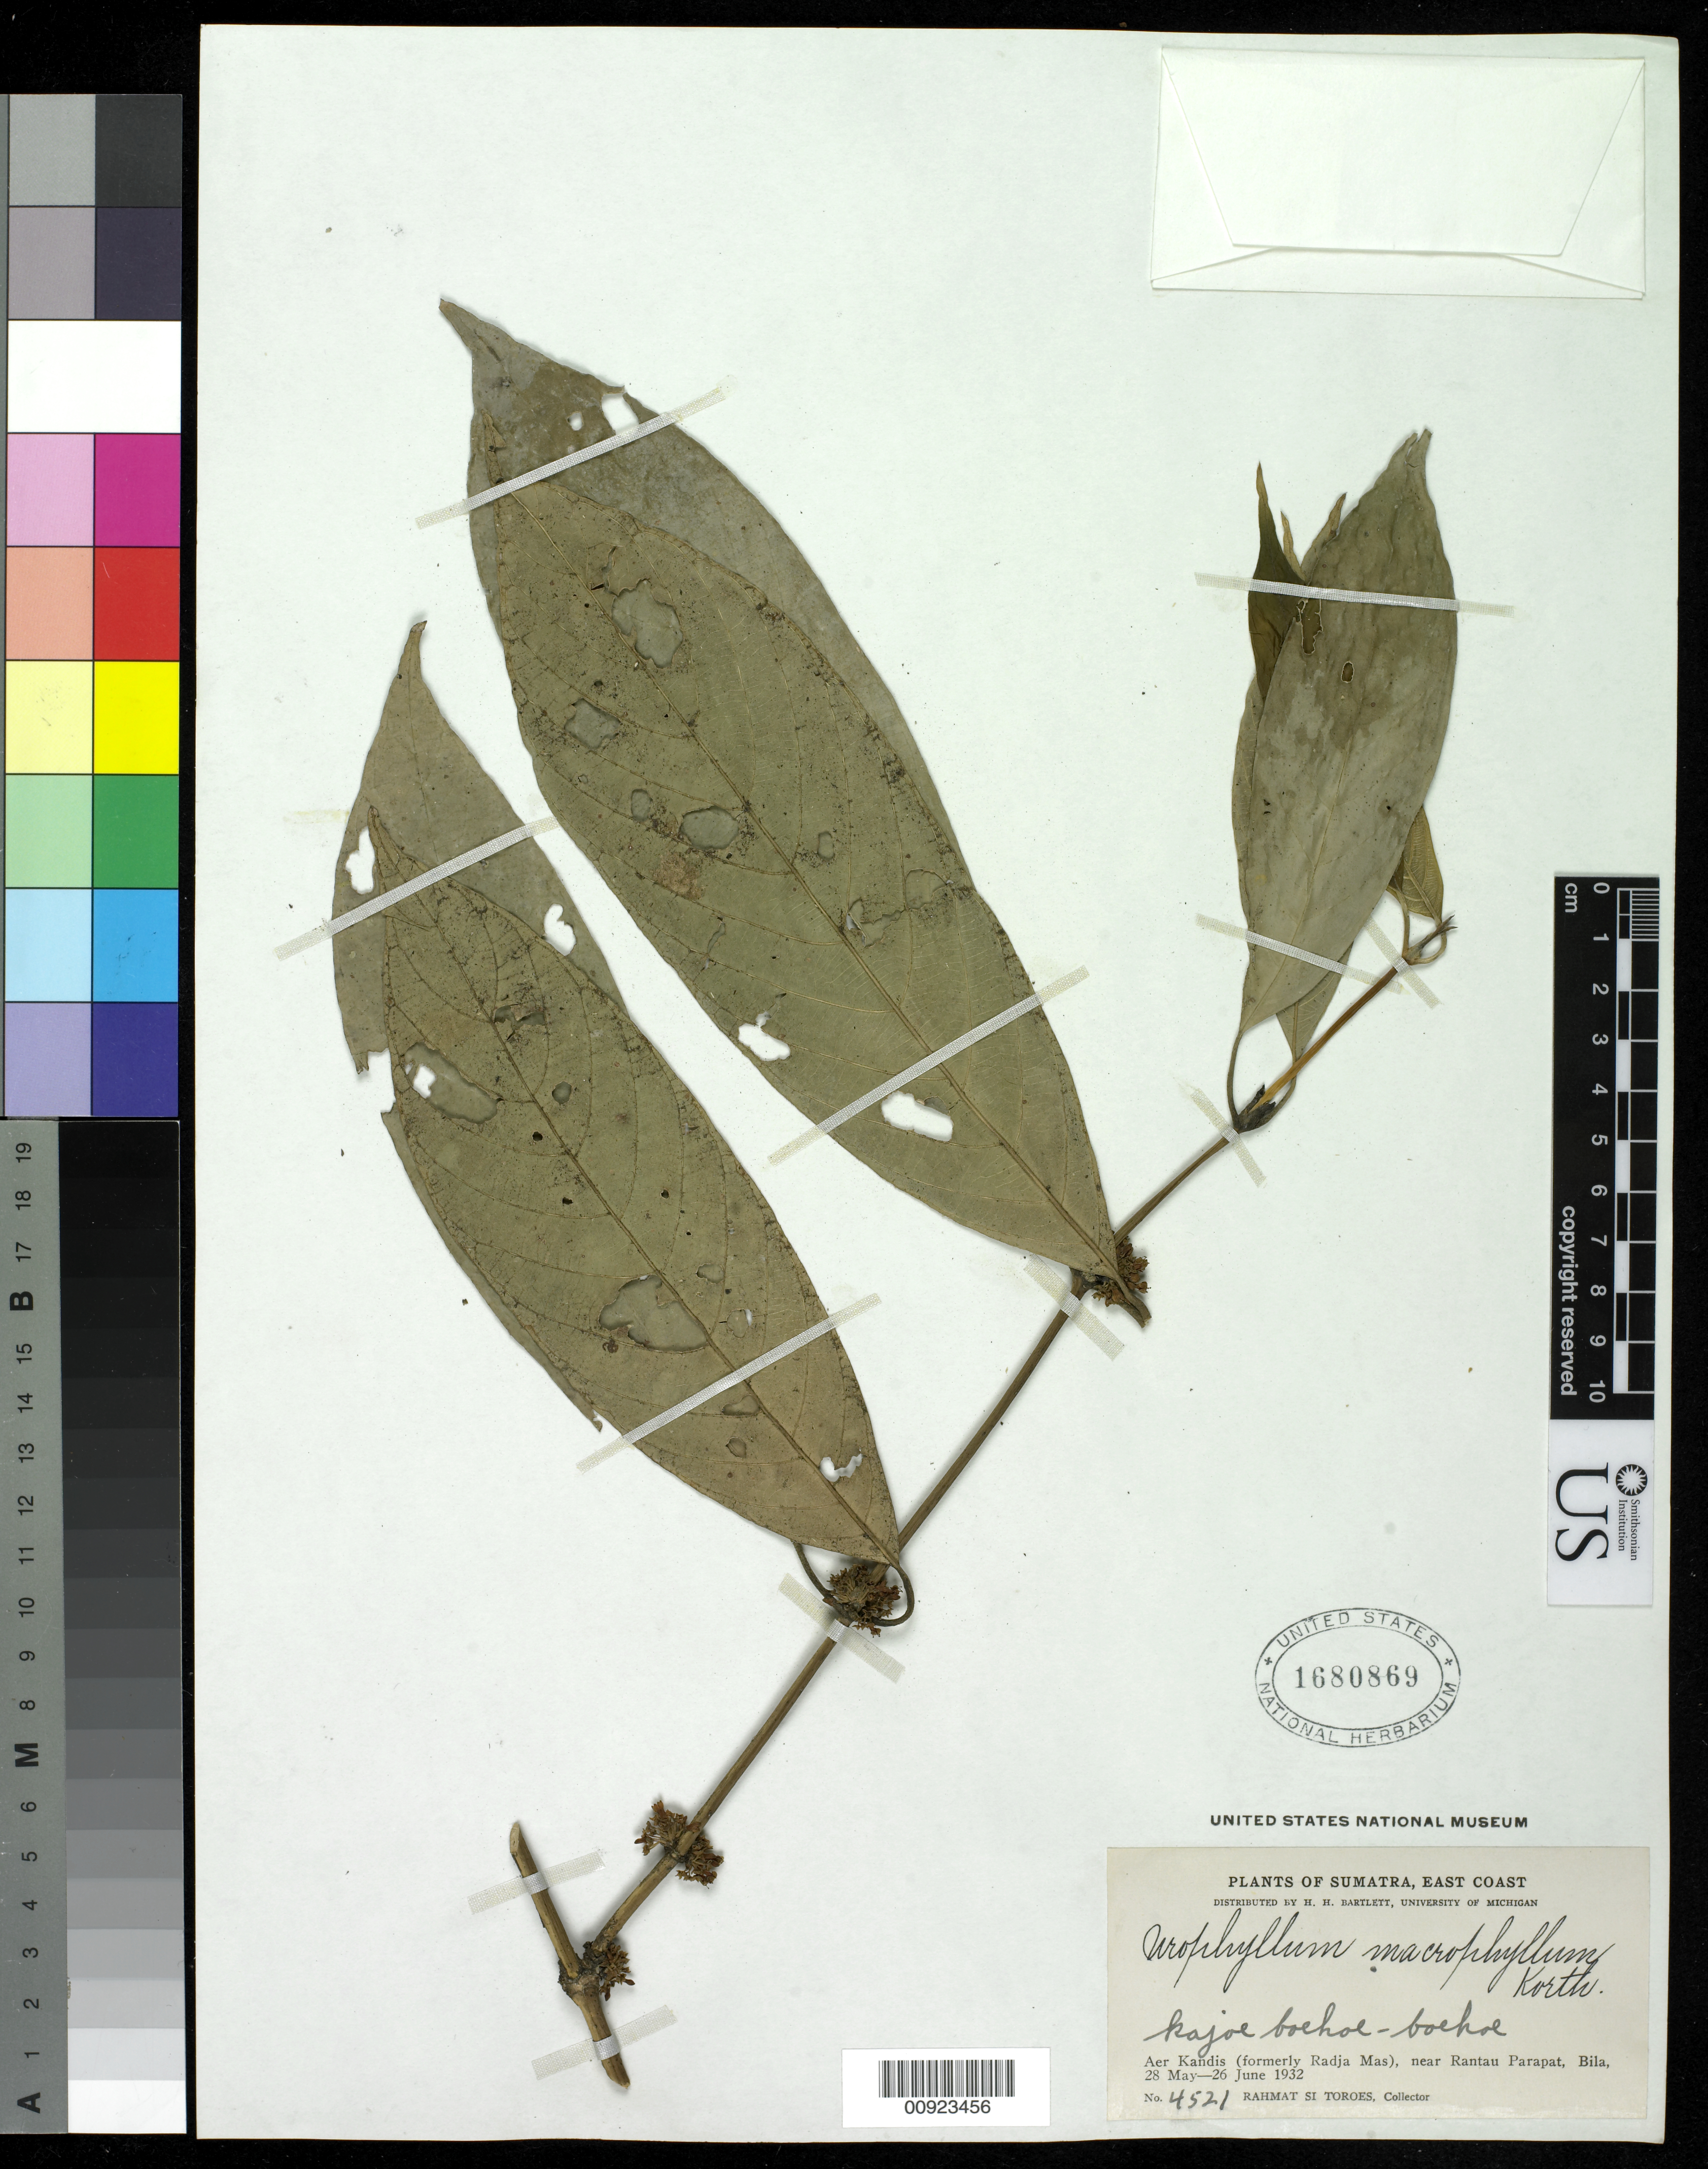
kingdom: Plantae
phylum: Tracheophyta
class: Magnoliopsida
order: Gentianales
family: Rubiaceae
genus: Urophyllum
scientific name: Urophyllum macrophyllum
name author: (Blume) Korth.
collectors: Rahmat Si Boeea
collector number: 4521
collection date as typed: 28 May 1932 to 26 Jun 1932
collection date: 1932-05-28/1932-06-26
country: Indonesia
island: Sumatra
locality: Aer Kandis (formerly Radja Mas) near Rantau Parapat, Bila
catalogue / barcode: US 1680869